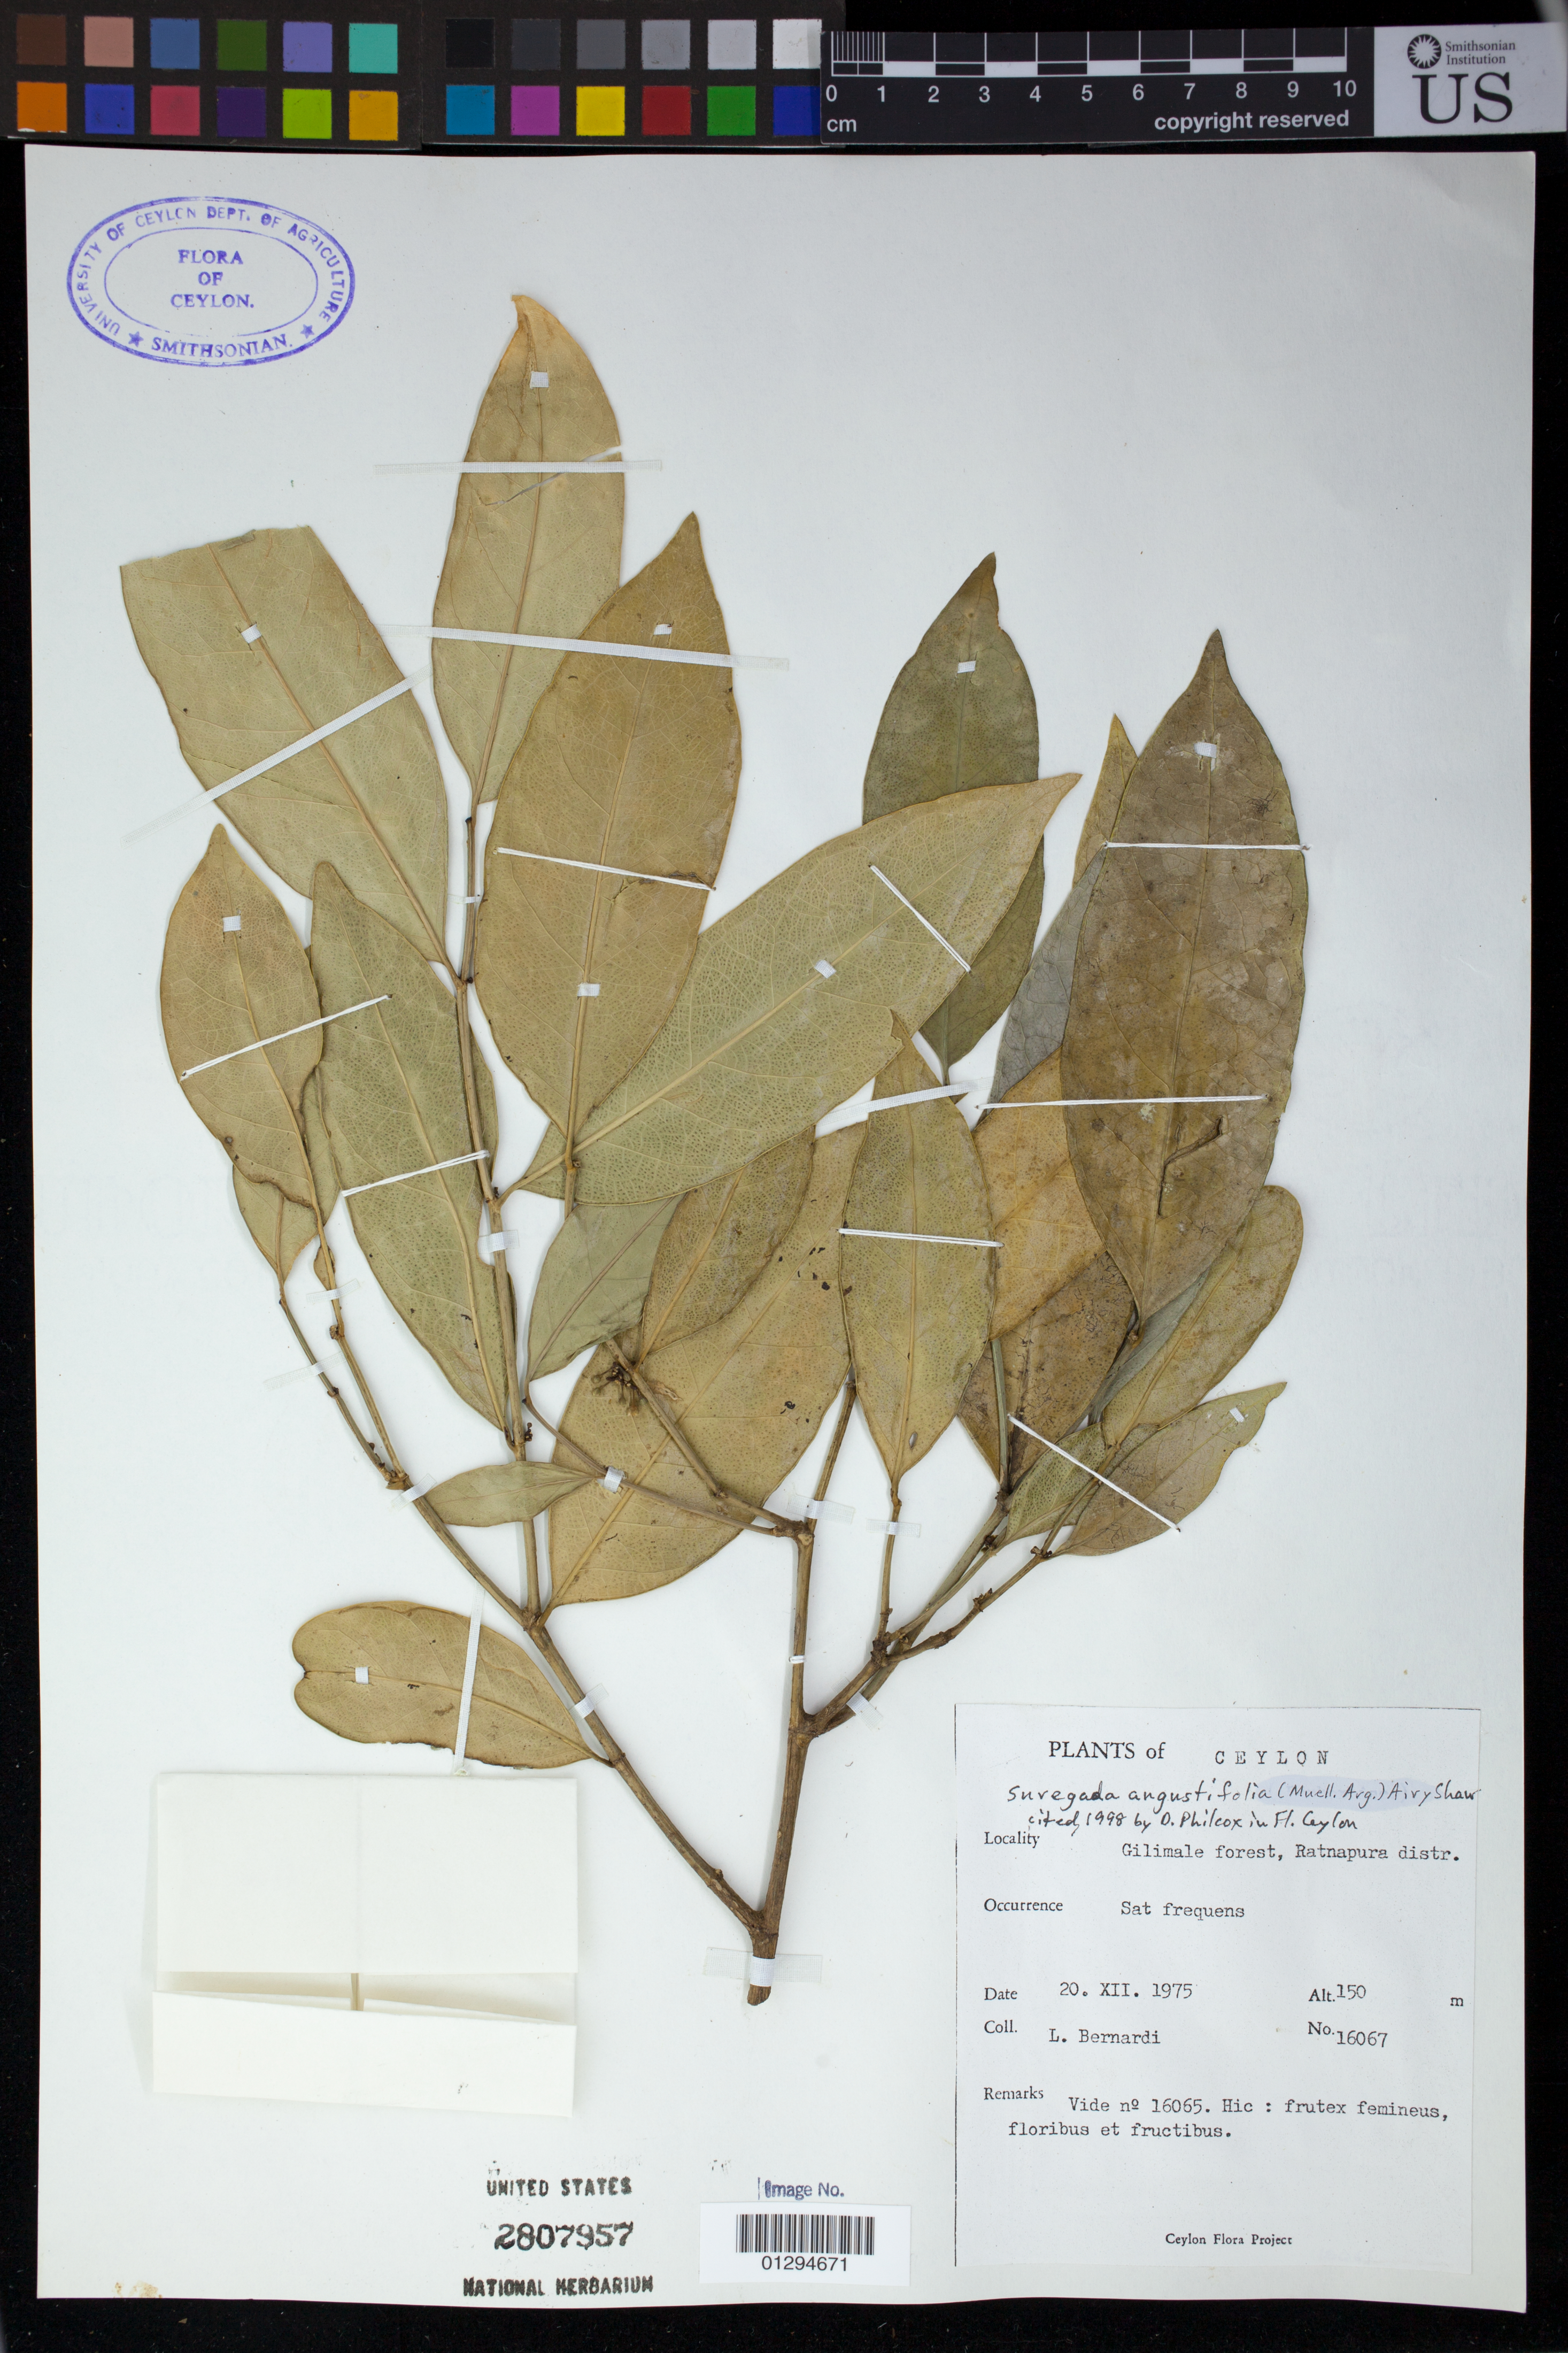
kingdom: Plantae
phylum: Tracheophyta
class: Magnoliopsida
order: Malpighiales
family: Euphorbiaceae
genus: Suregada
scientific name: Suregada angustifolia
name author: Müll. Arg.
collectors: L. Bernardi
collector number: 16067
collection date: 1975-12-20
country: Sri Lanka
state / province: Sabaragamuwa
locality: Gilimale forest, Ratnapura distr.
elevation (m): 150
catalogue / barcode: US 2807957